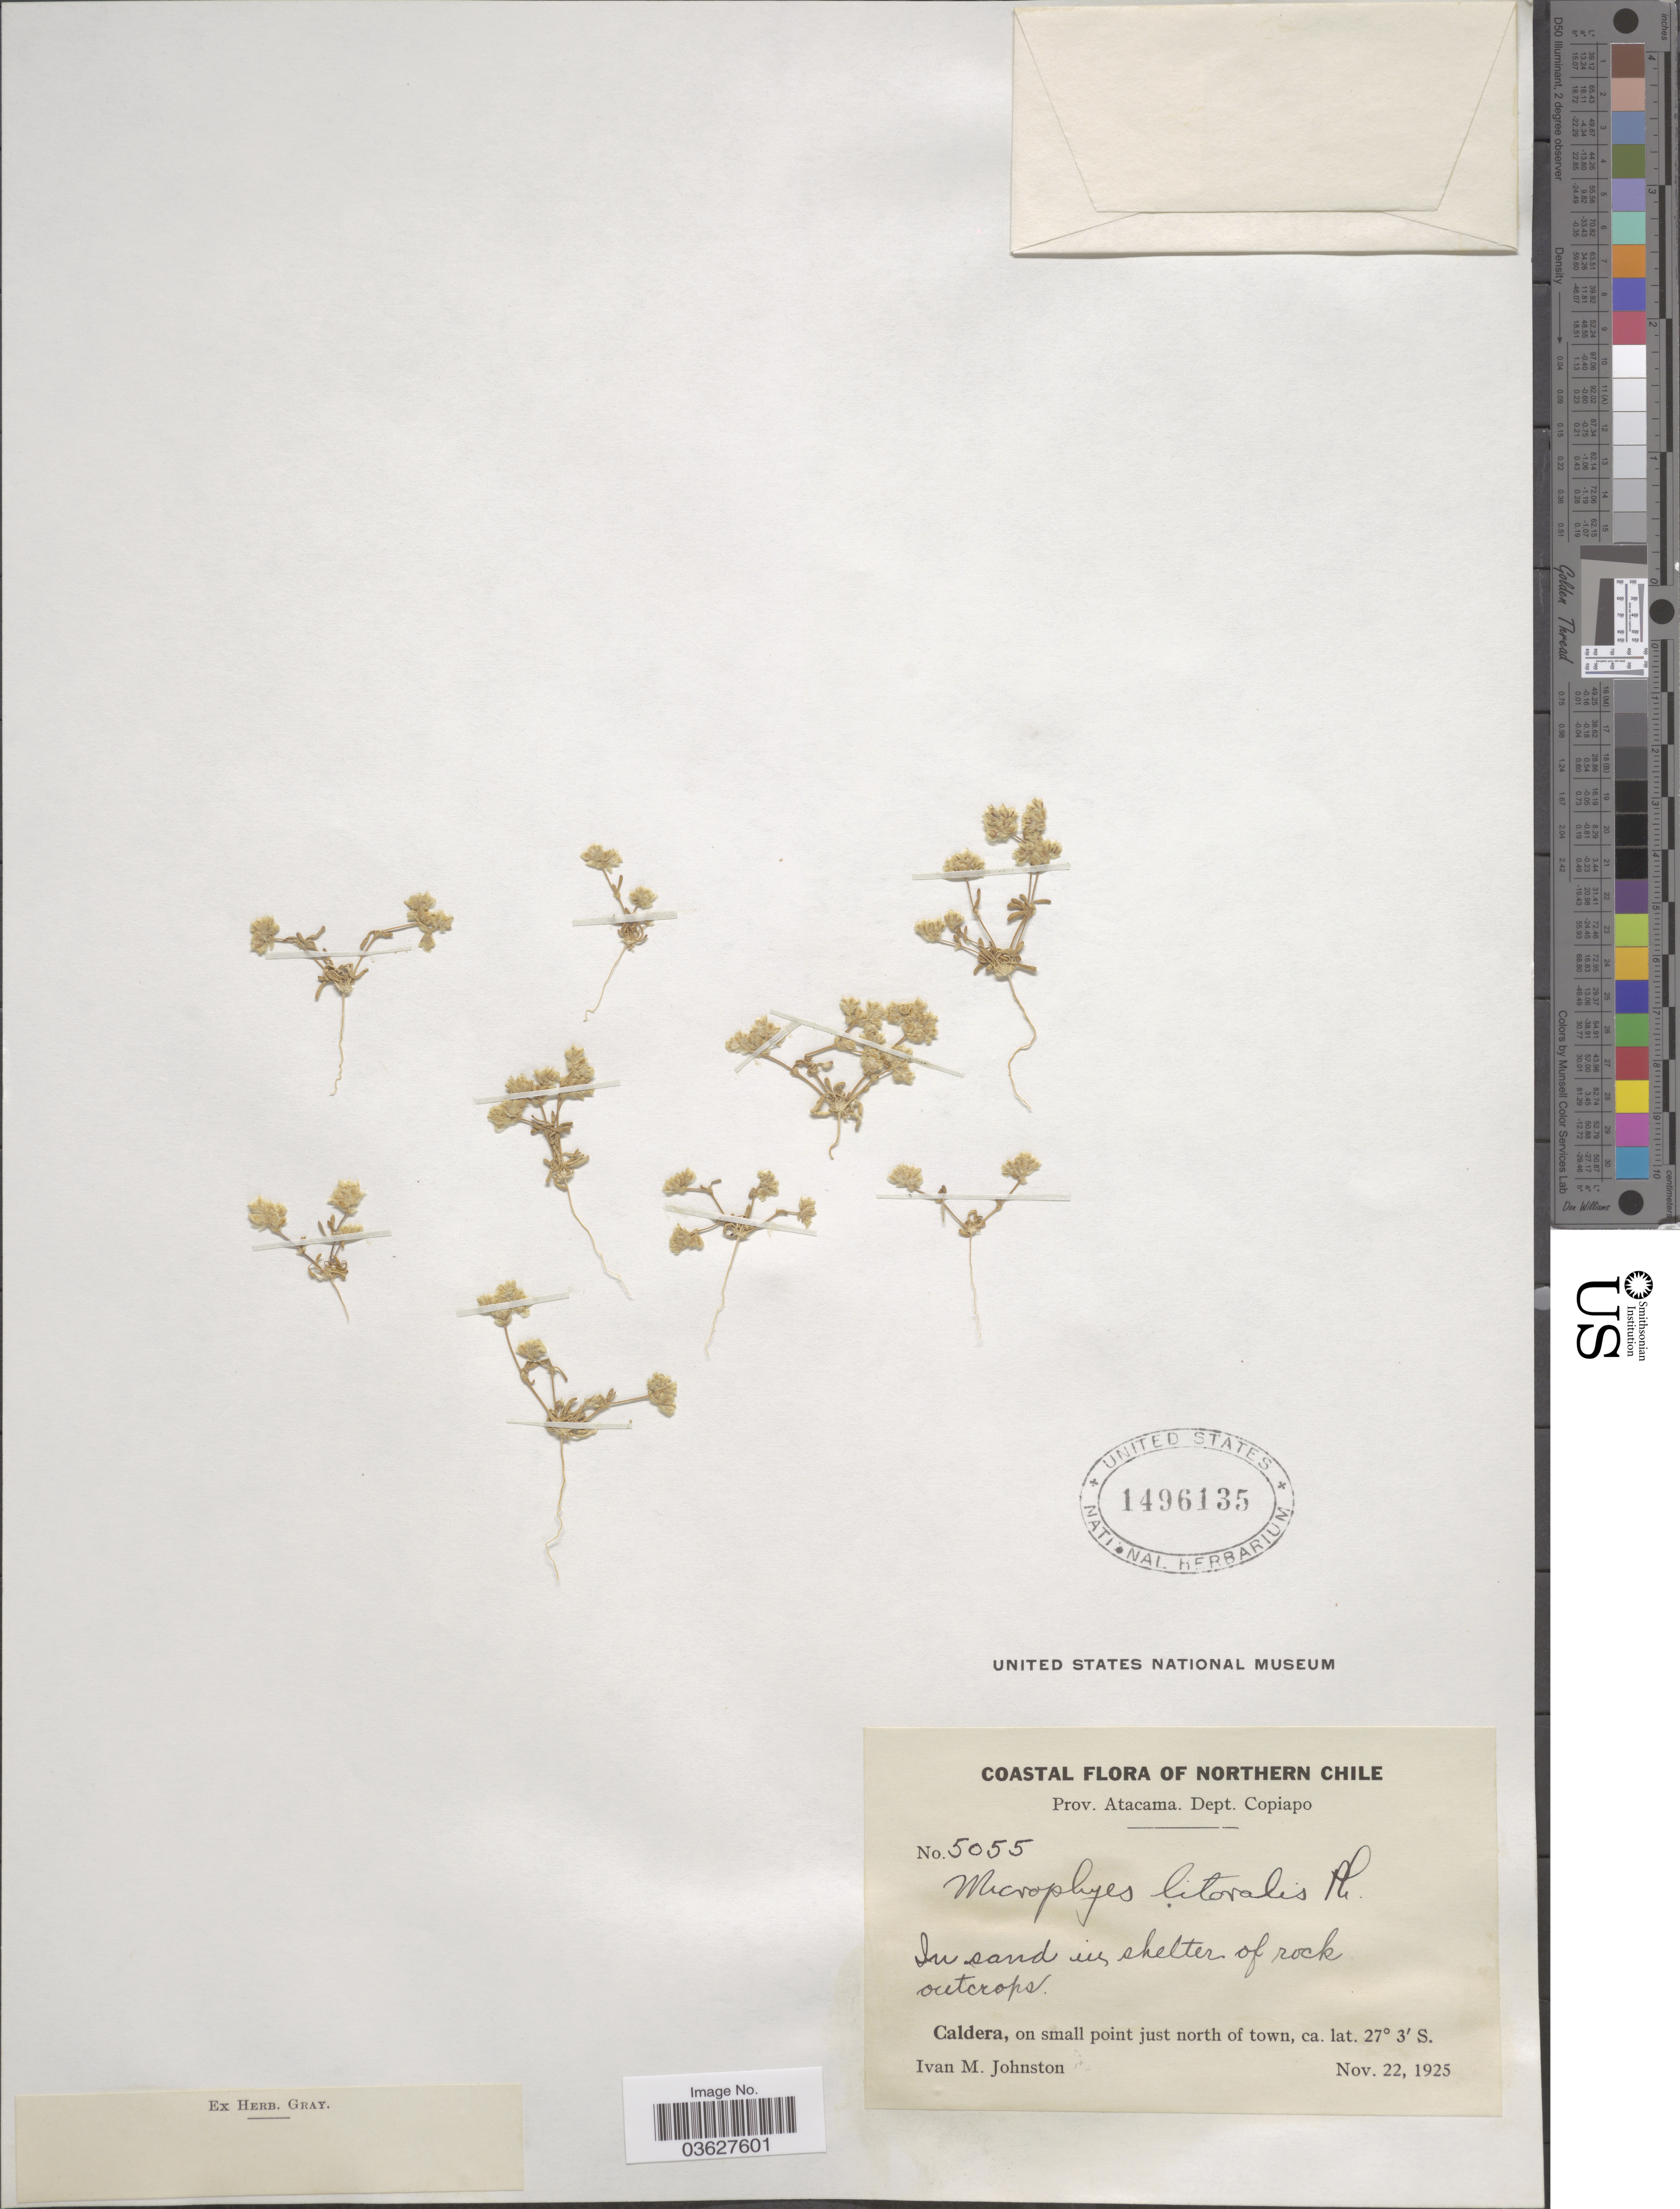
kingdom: Plantae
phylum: Tracheophyta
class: Magnoliopsida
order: Caryophyllales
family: Caryophyllaceae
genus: Microphyes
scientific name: Microphyes litoralis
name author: Phil.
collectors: I.M. Johnston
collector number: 5055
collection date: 1925-11-22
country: Chile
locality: Northern Chile. Prov. Atacama, Dept. Copiapo. Caldera, on small point just north of town.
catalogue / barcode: US 1496135